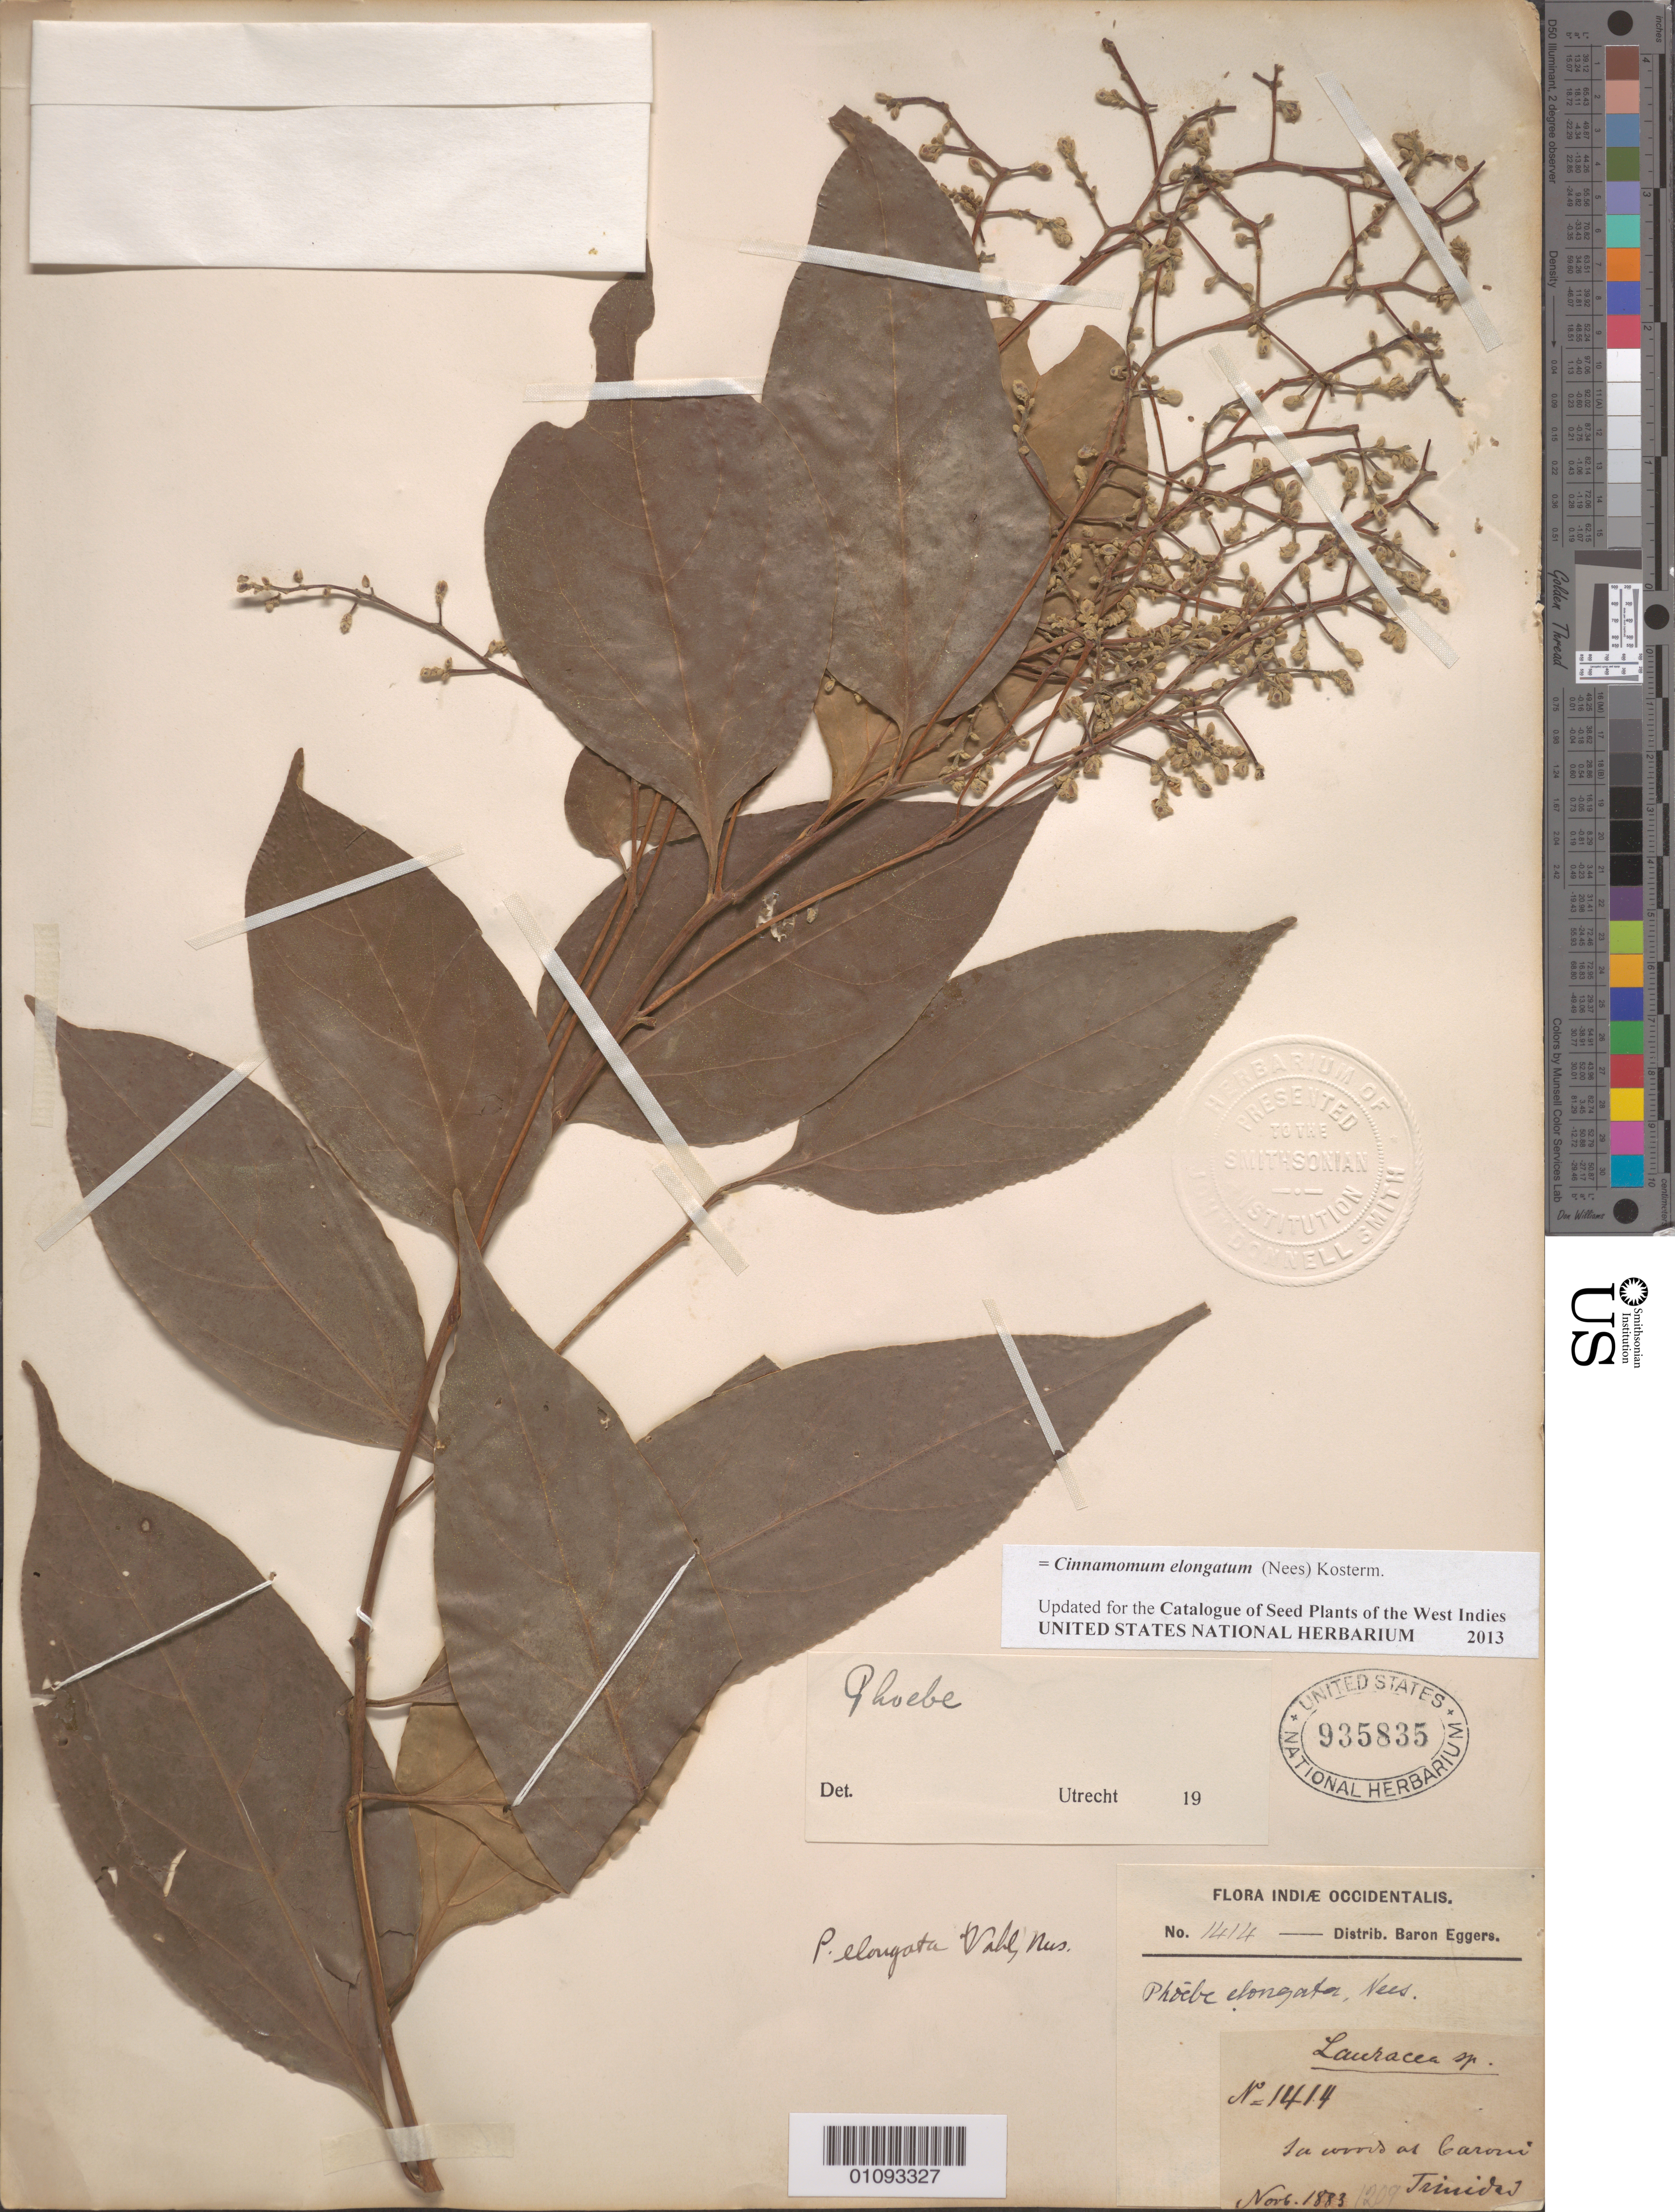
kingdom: Plantae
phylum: Tracheophyta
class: Magnoliopsida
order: Laurales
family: Lauraceae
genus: Cinnamomum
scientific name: Cinnamomum elongatum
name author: (Nees) Kosterm.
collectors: H. F. A. von Eggers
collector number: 1414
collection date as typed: Nov 1883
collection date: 1883-11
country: Trinidad and Tobago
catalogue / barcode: US 935835